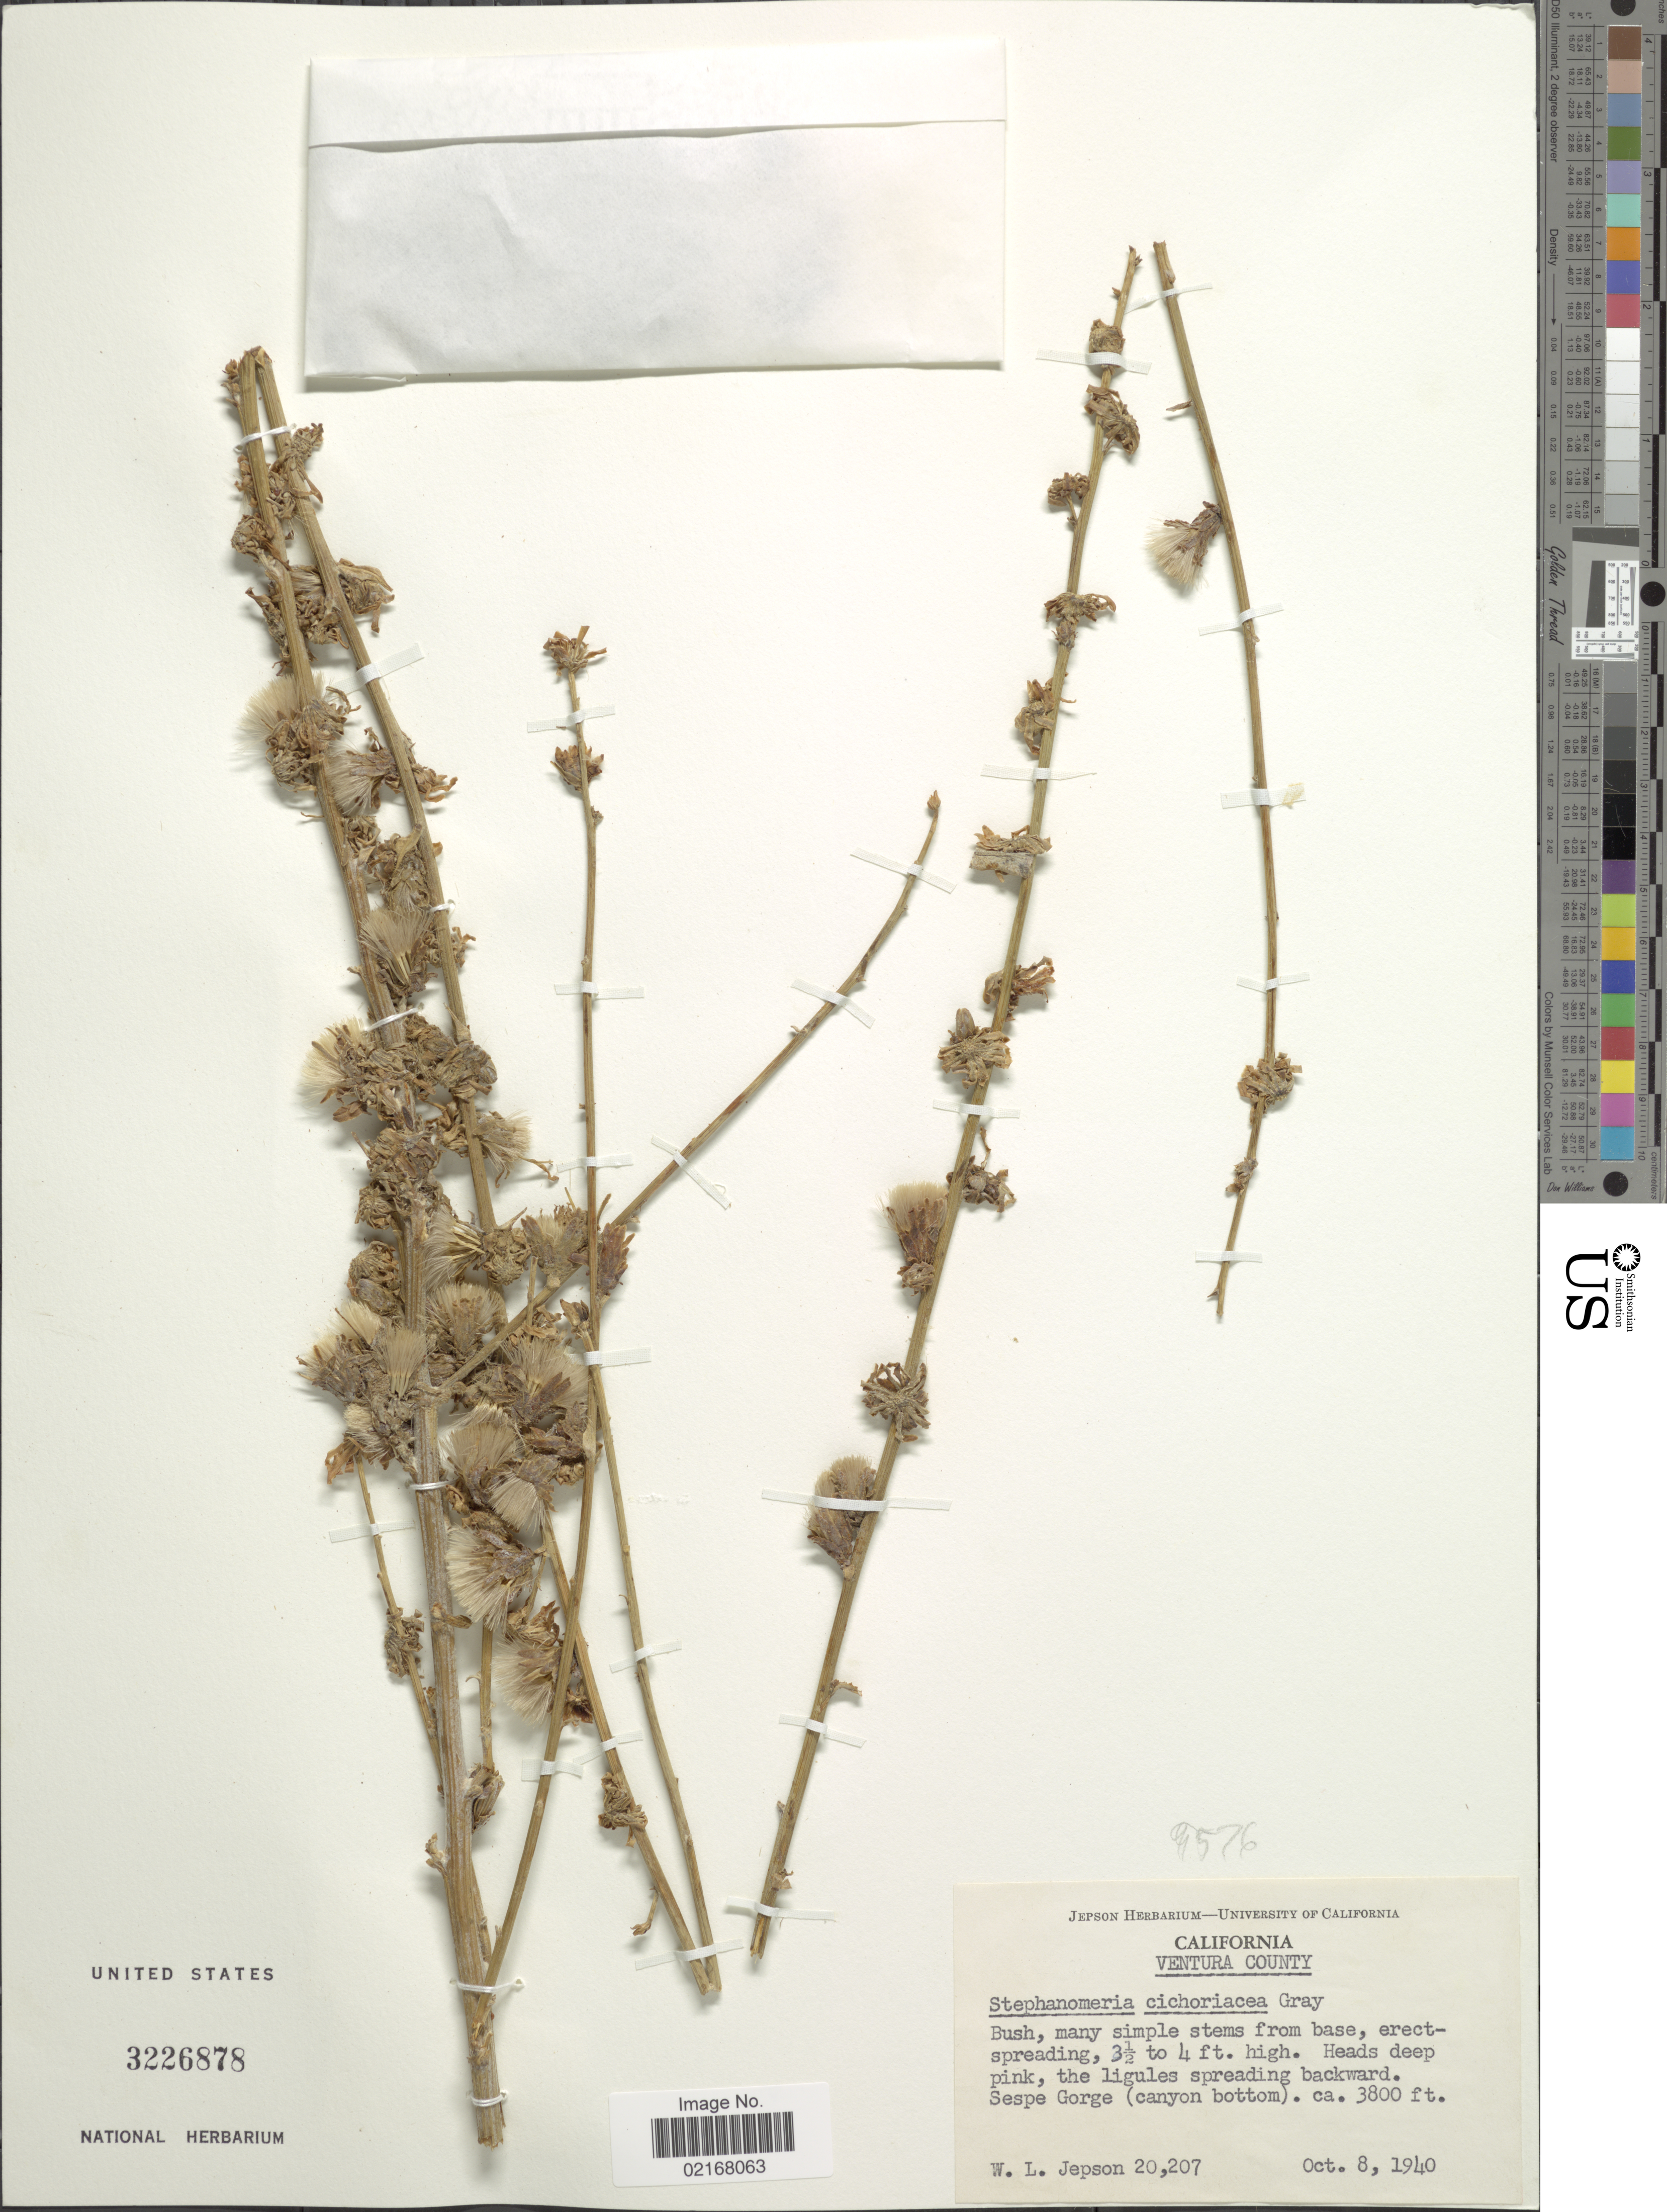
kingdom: Plantae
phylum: Tracheophyta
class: Magnoliopsida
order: Asterales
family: Asteraceae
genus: Stephanomeria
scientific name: Stephanomeria cichoriacea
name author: A. Gray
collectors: W. L. Jepson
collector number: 20207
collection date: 1940-10-08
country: United States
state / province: California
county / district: Ventura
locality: Ventura County. Heads deep pink, the ligules spreading backward. Sespe Gorge (canyon bottom)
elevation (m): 1158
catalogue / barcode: US 3226878